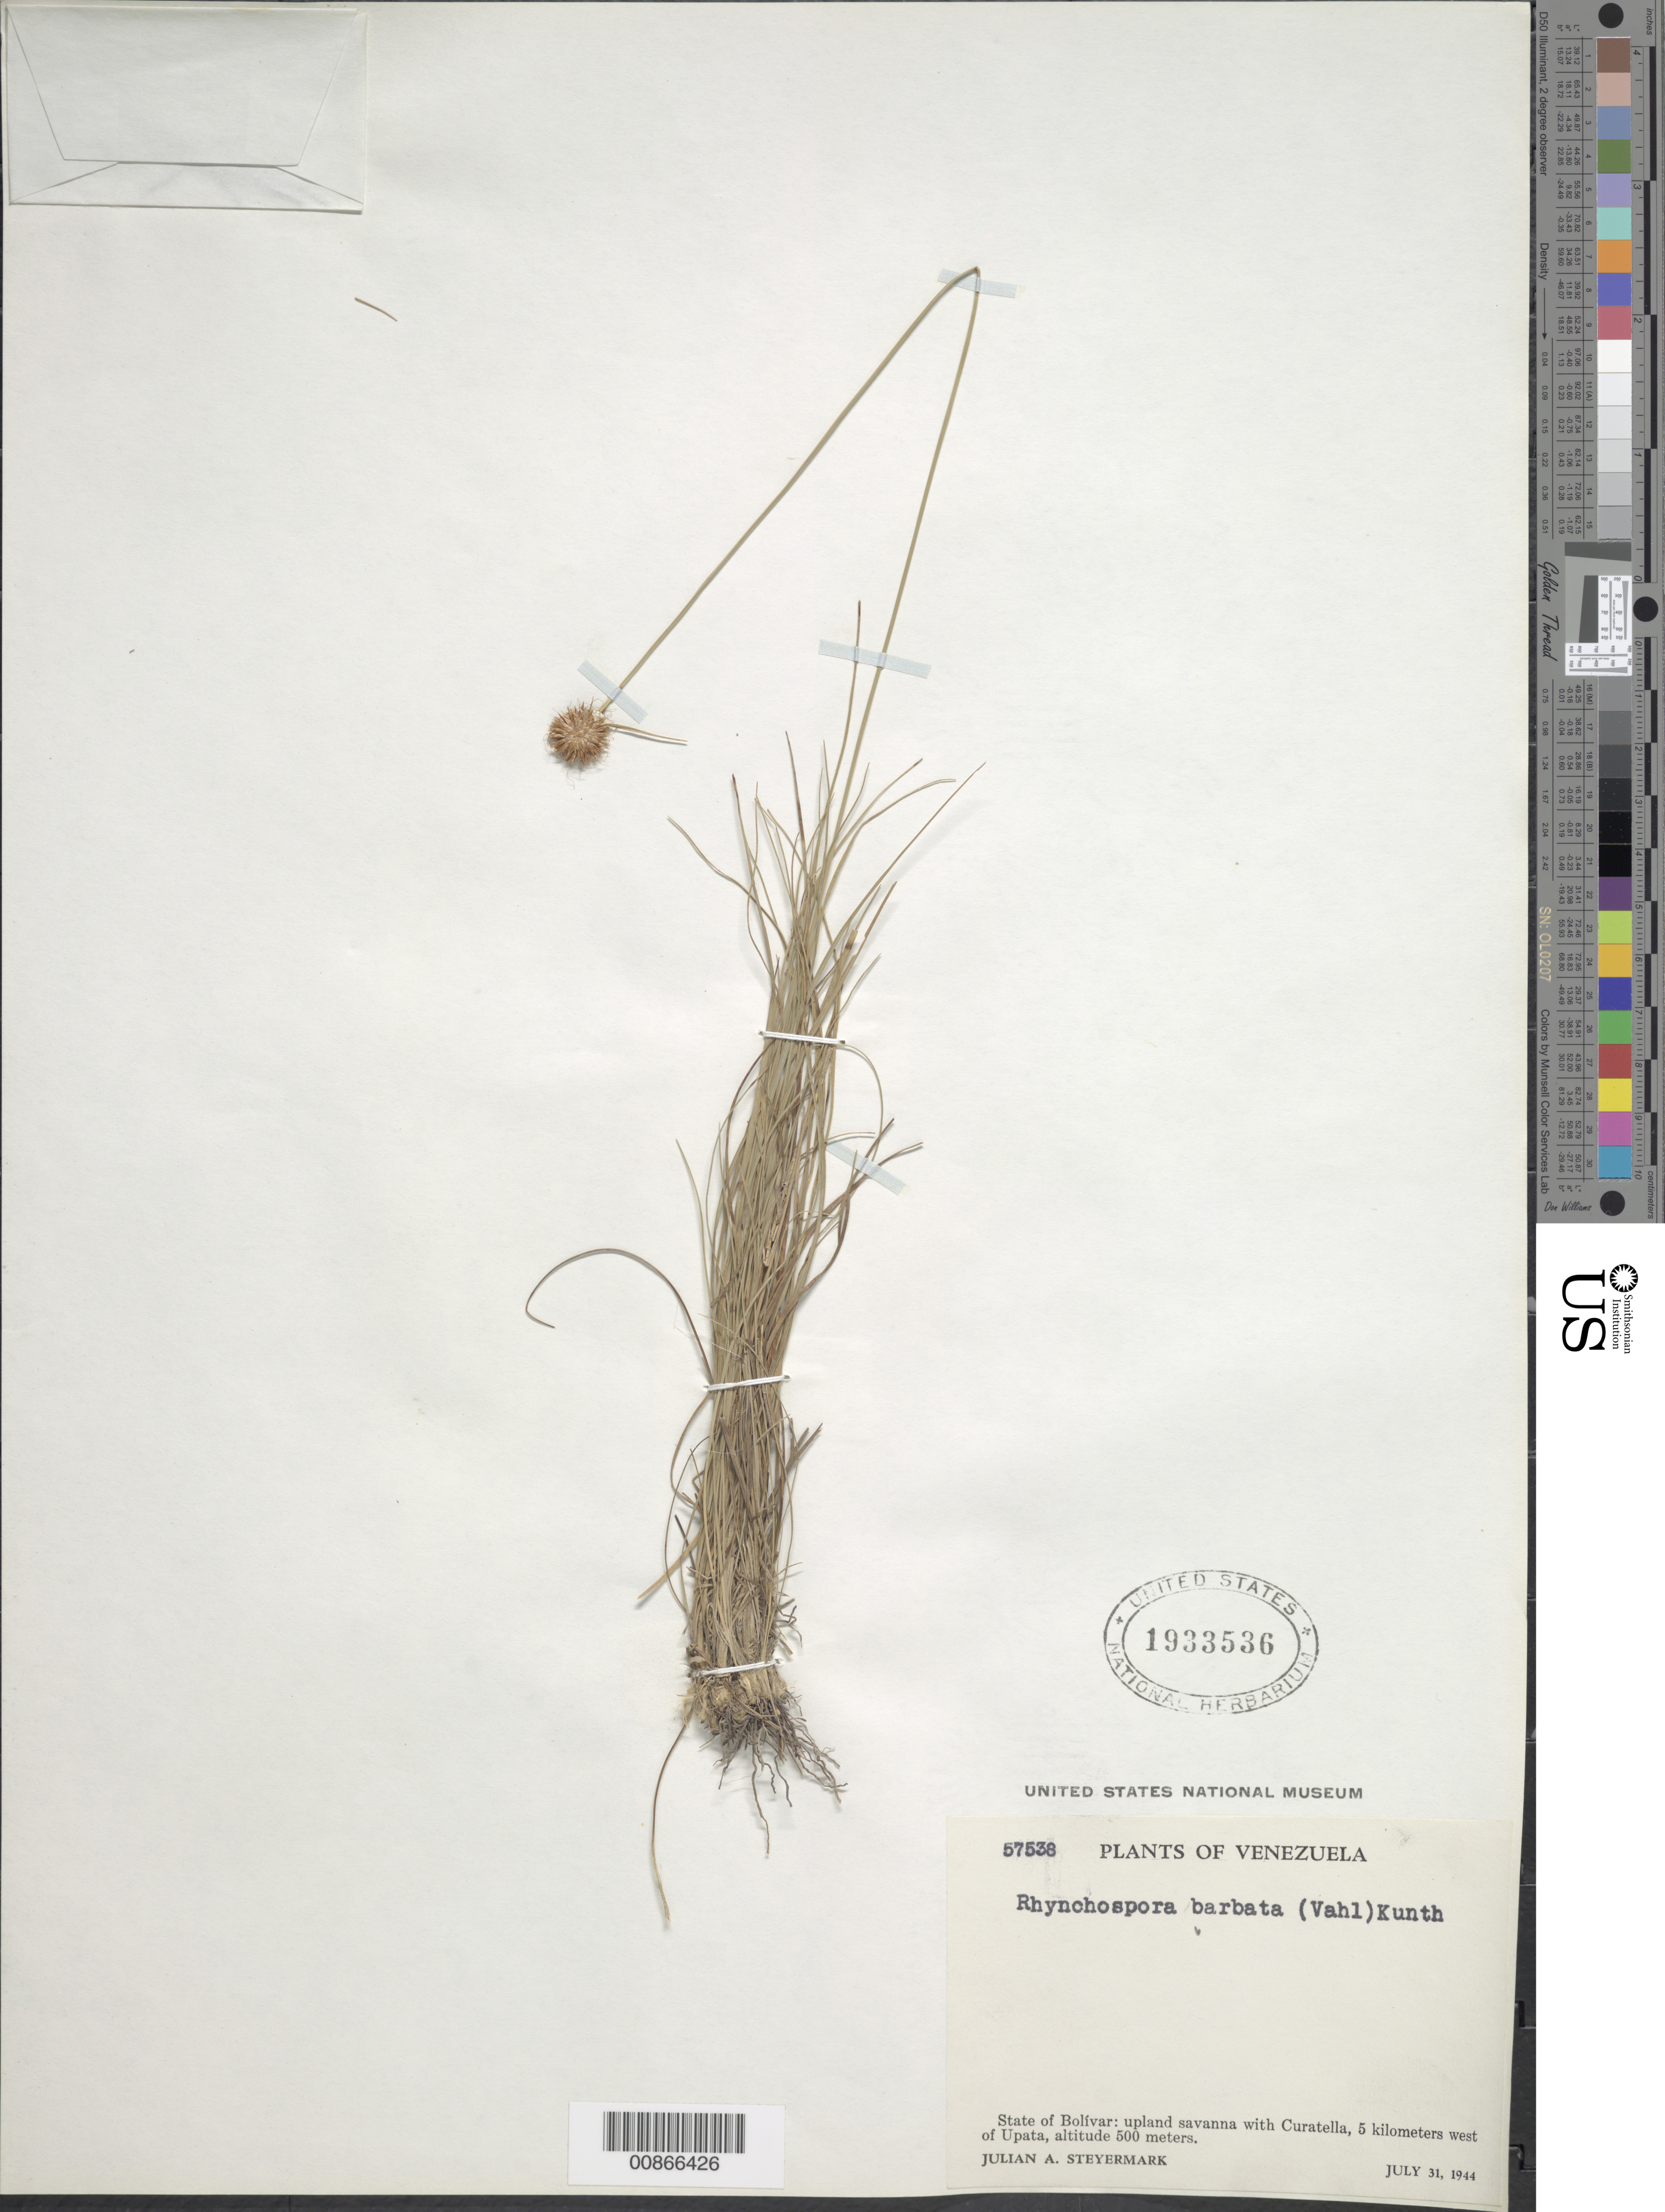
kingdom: Plantae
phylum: Tracheophyta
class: Liliopsida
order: Poales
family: Cyperaceae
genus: Rhynchospora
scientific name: Rhynchospora barbata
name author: (Vahl) Kunth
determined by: Alves, K.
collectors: J. Steyermark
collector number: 57538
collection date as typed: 31-Jul-44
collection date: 1944-07-31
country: Venezuela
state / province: Bolívar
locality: Upata, 5 km W of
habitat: Upland savanna with Curatella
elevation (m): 500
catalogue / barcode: US 1933536